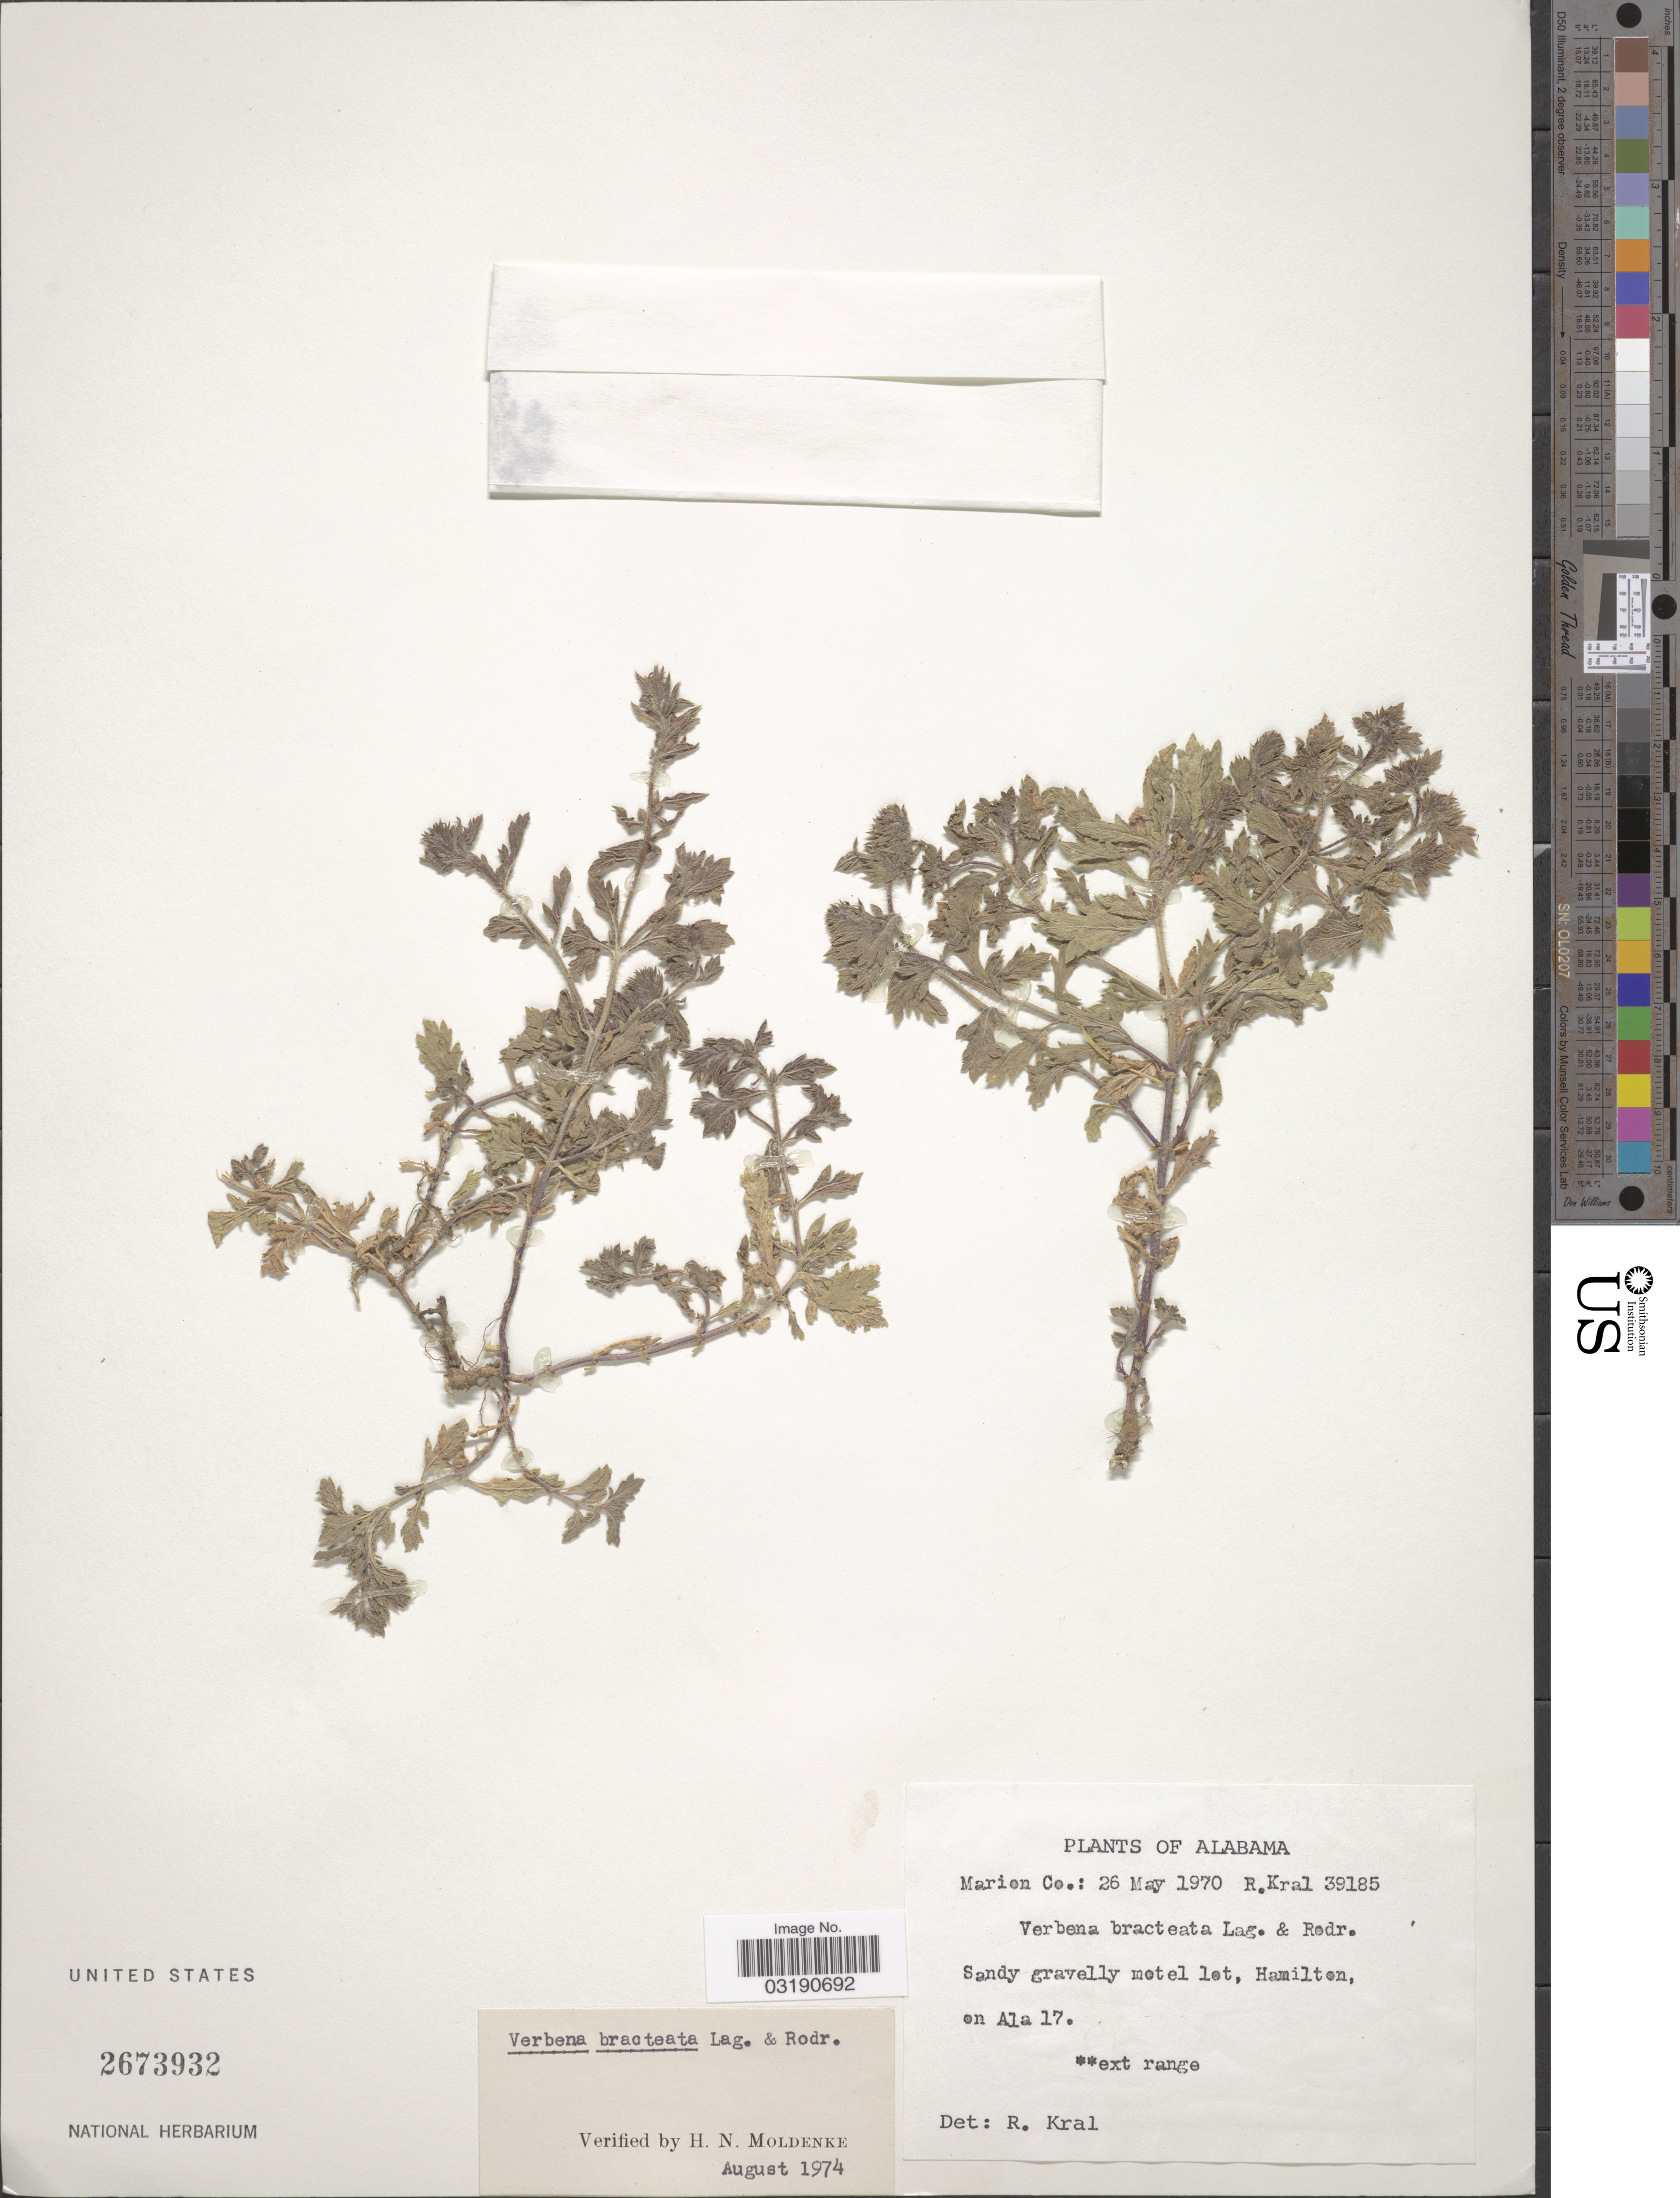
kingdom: Plantae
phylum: Tracheophyta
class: Magnoliopsida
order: Lamiales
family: Verbenaceae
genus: Verbena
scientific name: Verbena bipinnatifida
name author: (Schauer) Nutt.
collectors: R. Kral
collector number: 39185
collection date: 1970-05-26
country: United States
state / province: Alabama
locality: Marion Co. Sandy gravelly motel lot, Hamilton, on Ala 17.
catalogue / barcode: US 2673932